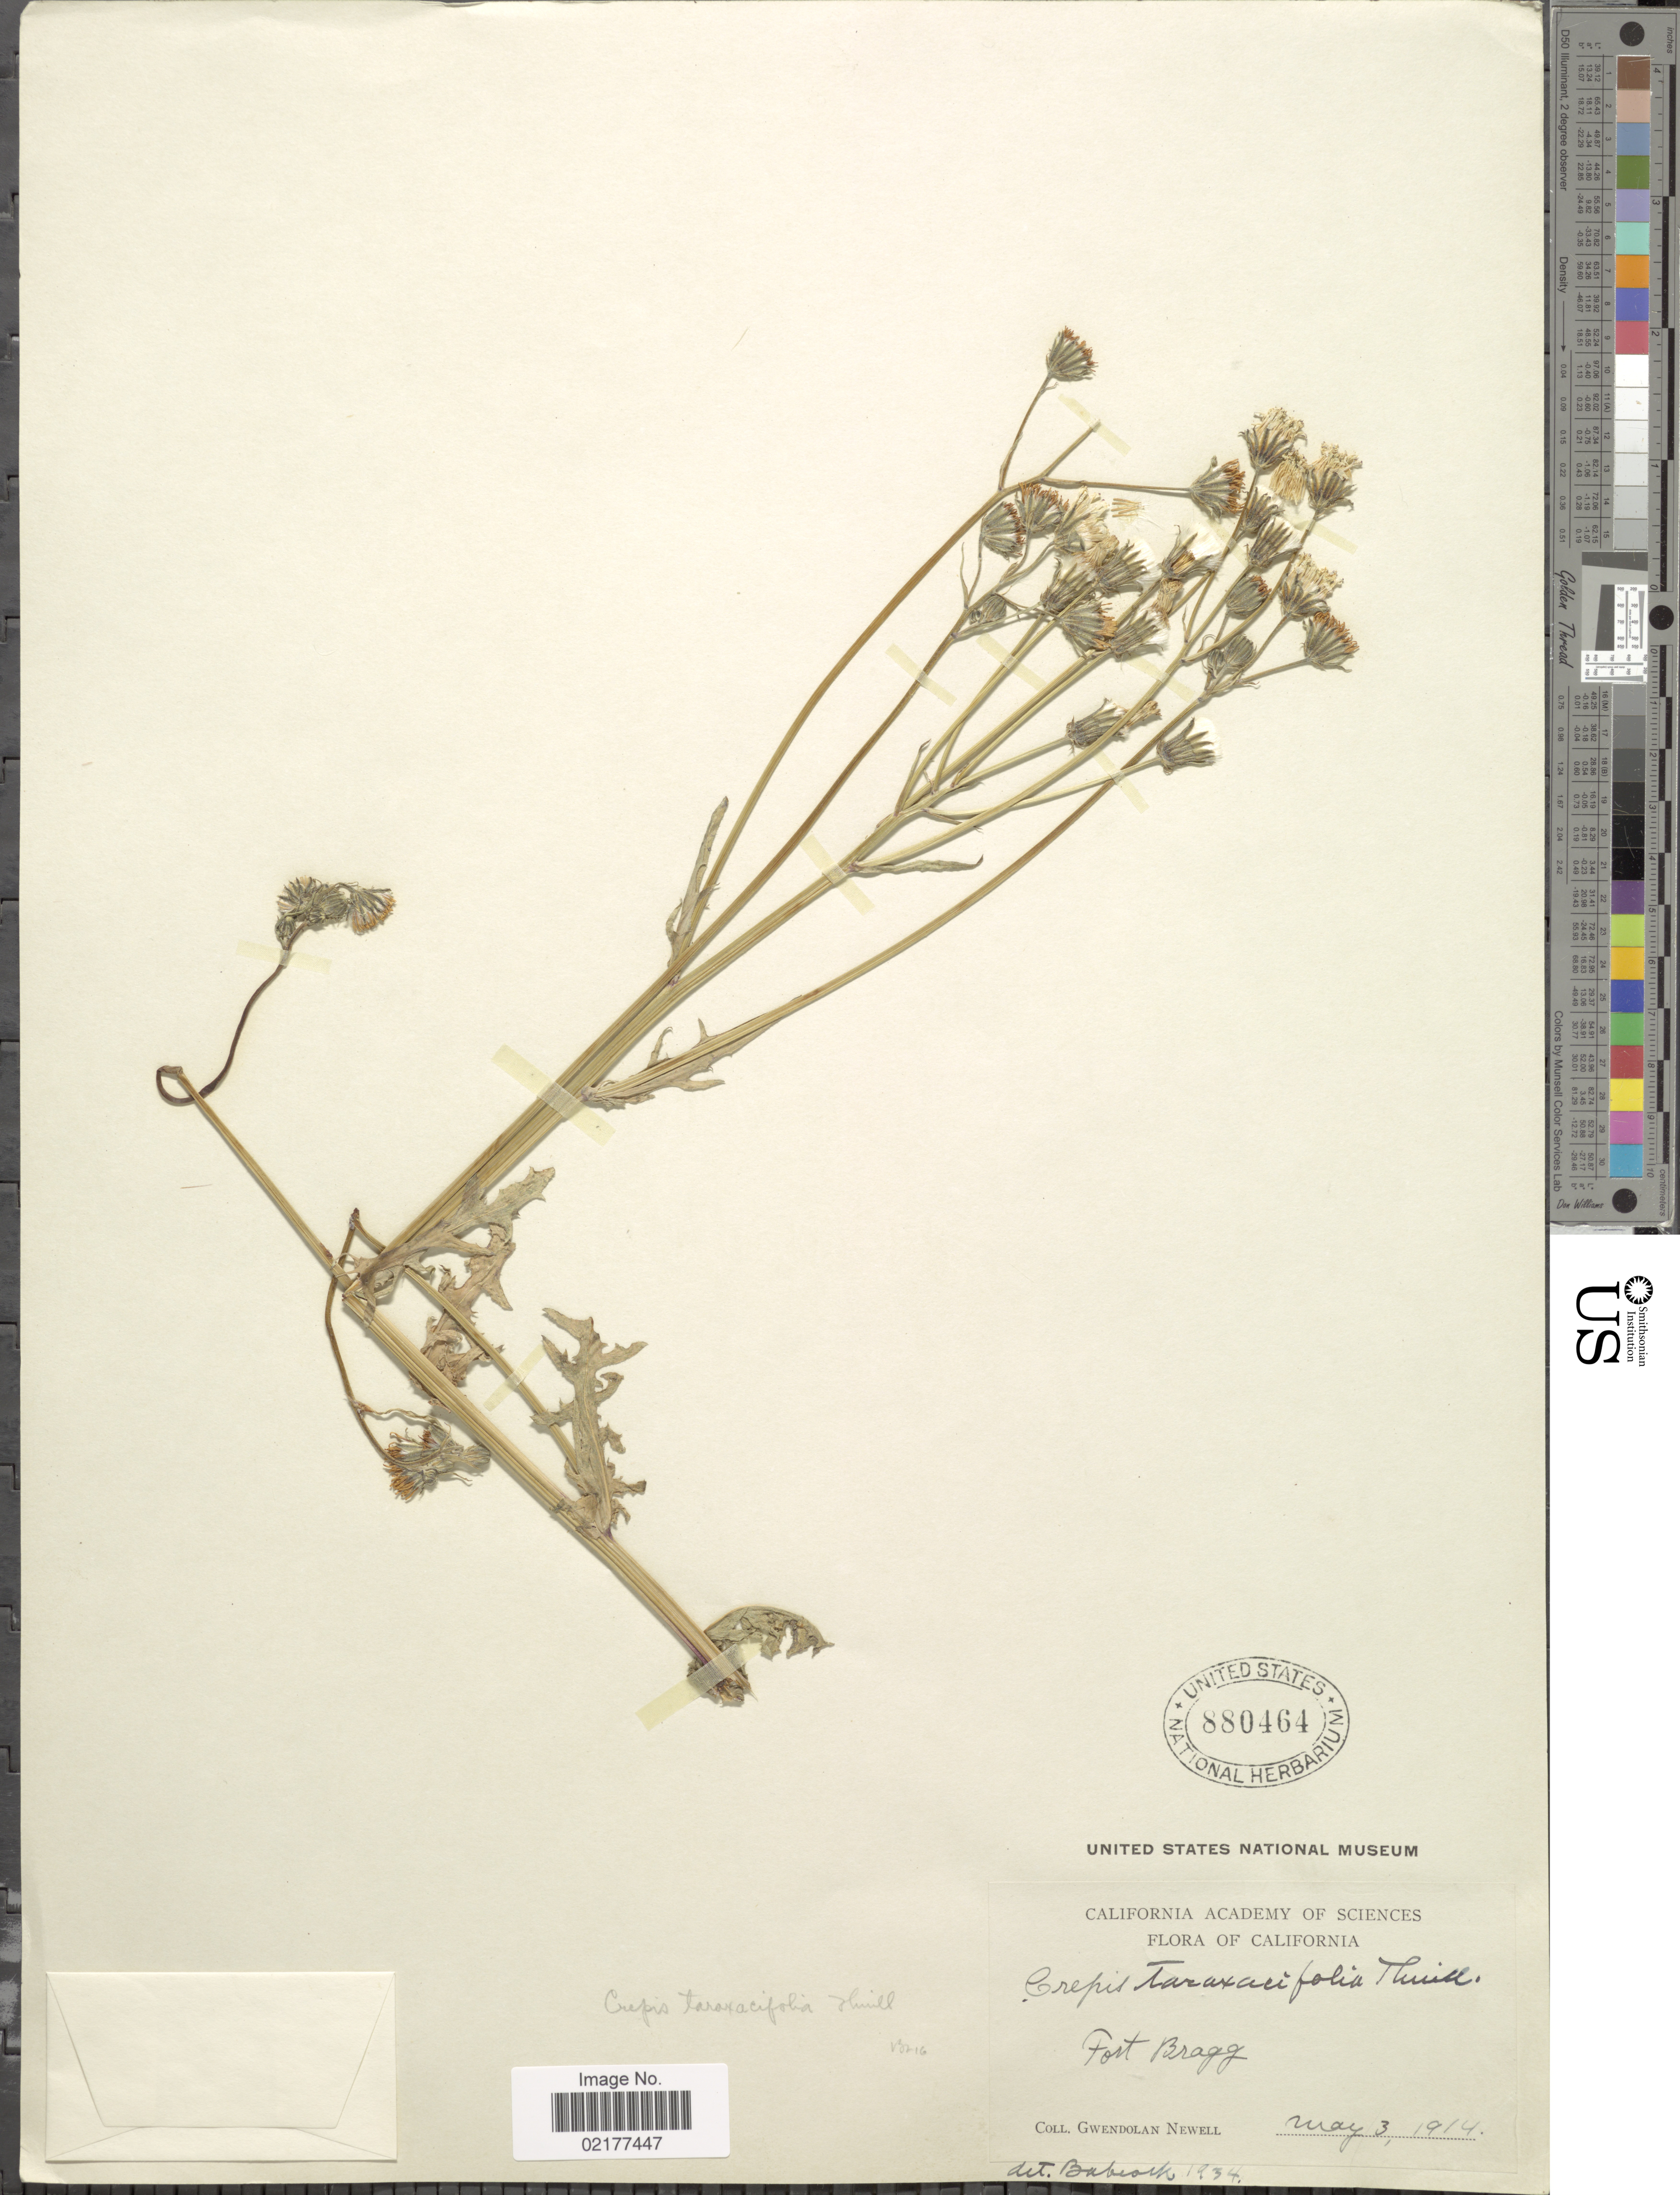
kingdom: Plantae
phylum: Tracheophyta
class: Magnoliopsida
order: Asterales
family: Asteraceae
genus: Crepis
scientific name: Crepis vesicaria subsp. taraxacifolia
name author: (Thuill.) Thell.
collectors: G. Newell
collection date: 1914-05-03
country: United States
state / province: California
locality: Fort Bragg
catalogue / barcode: US 880464